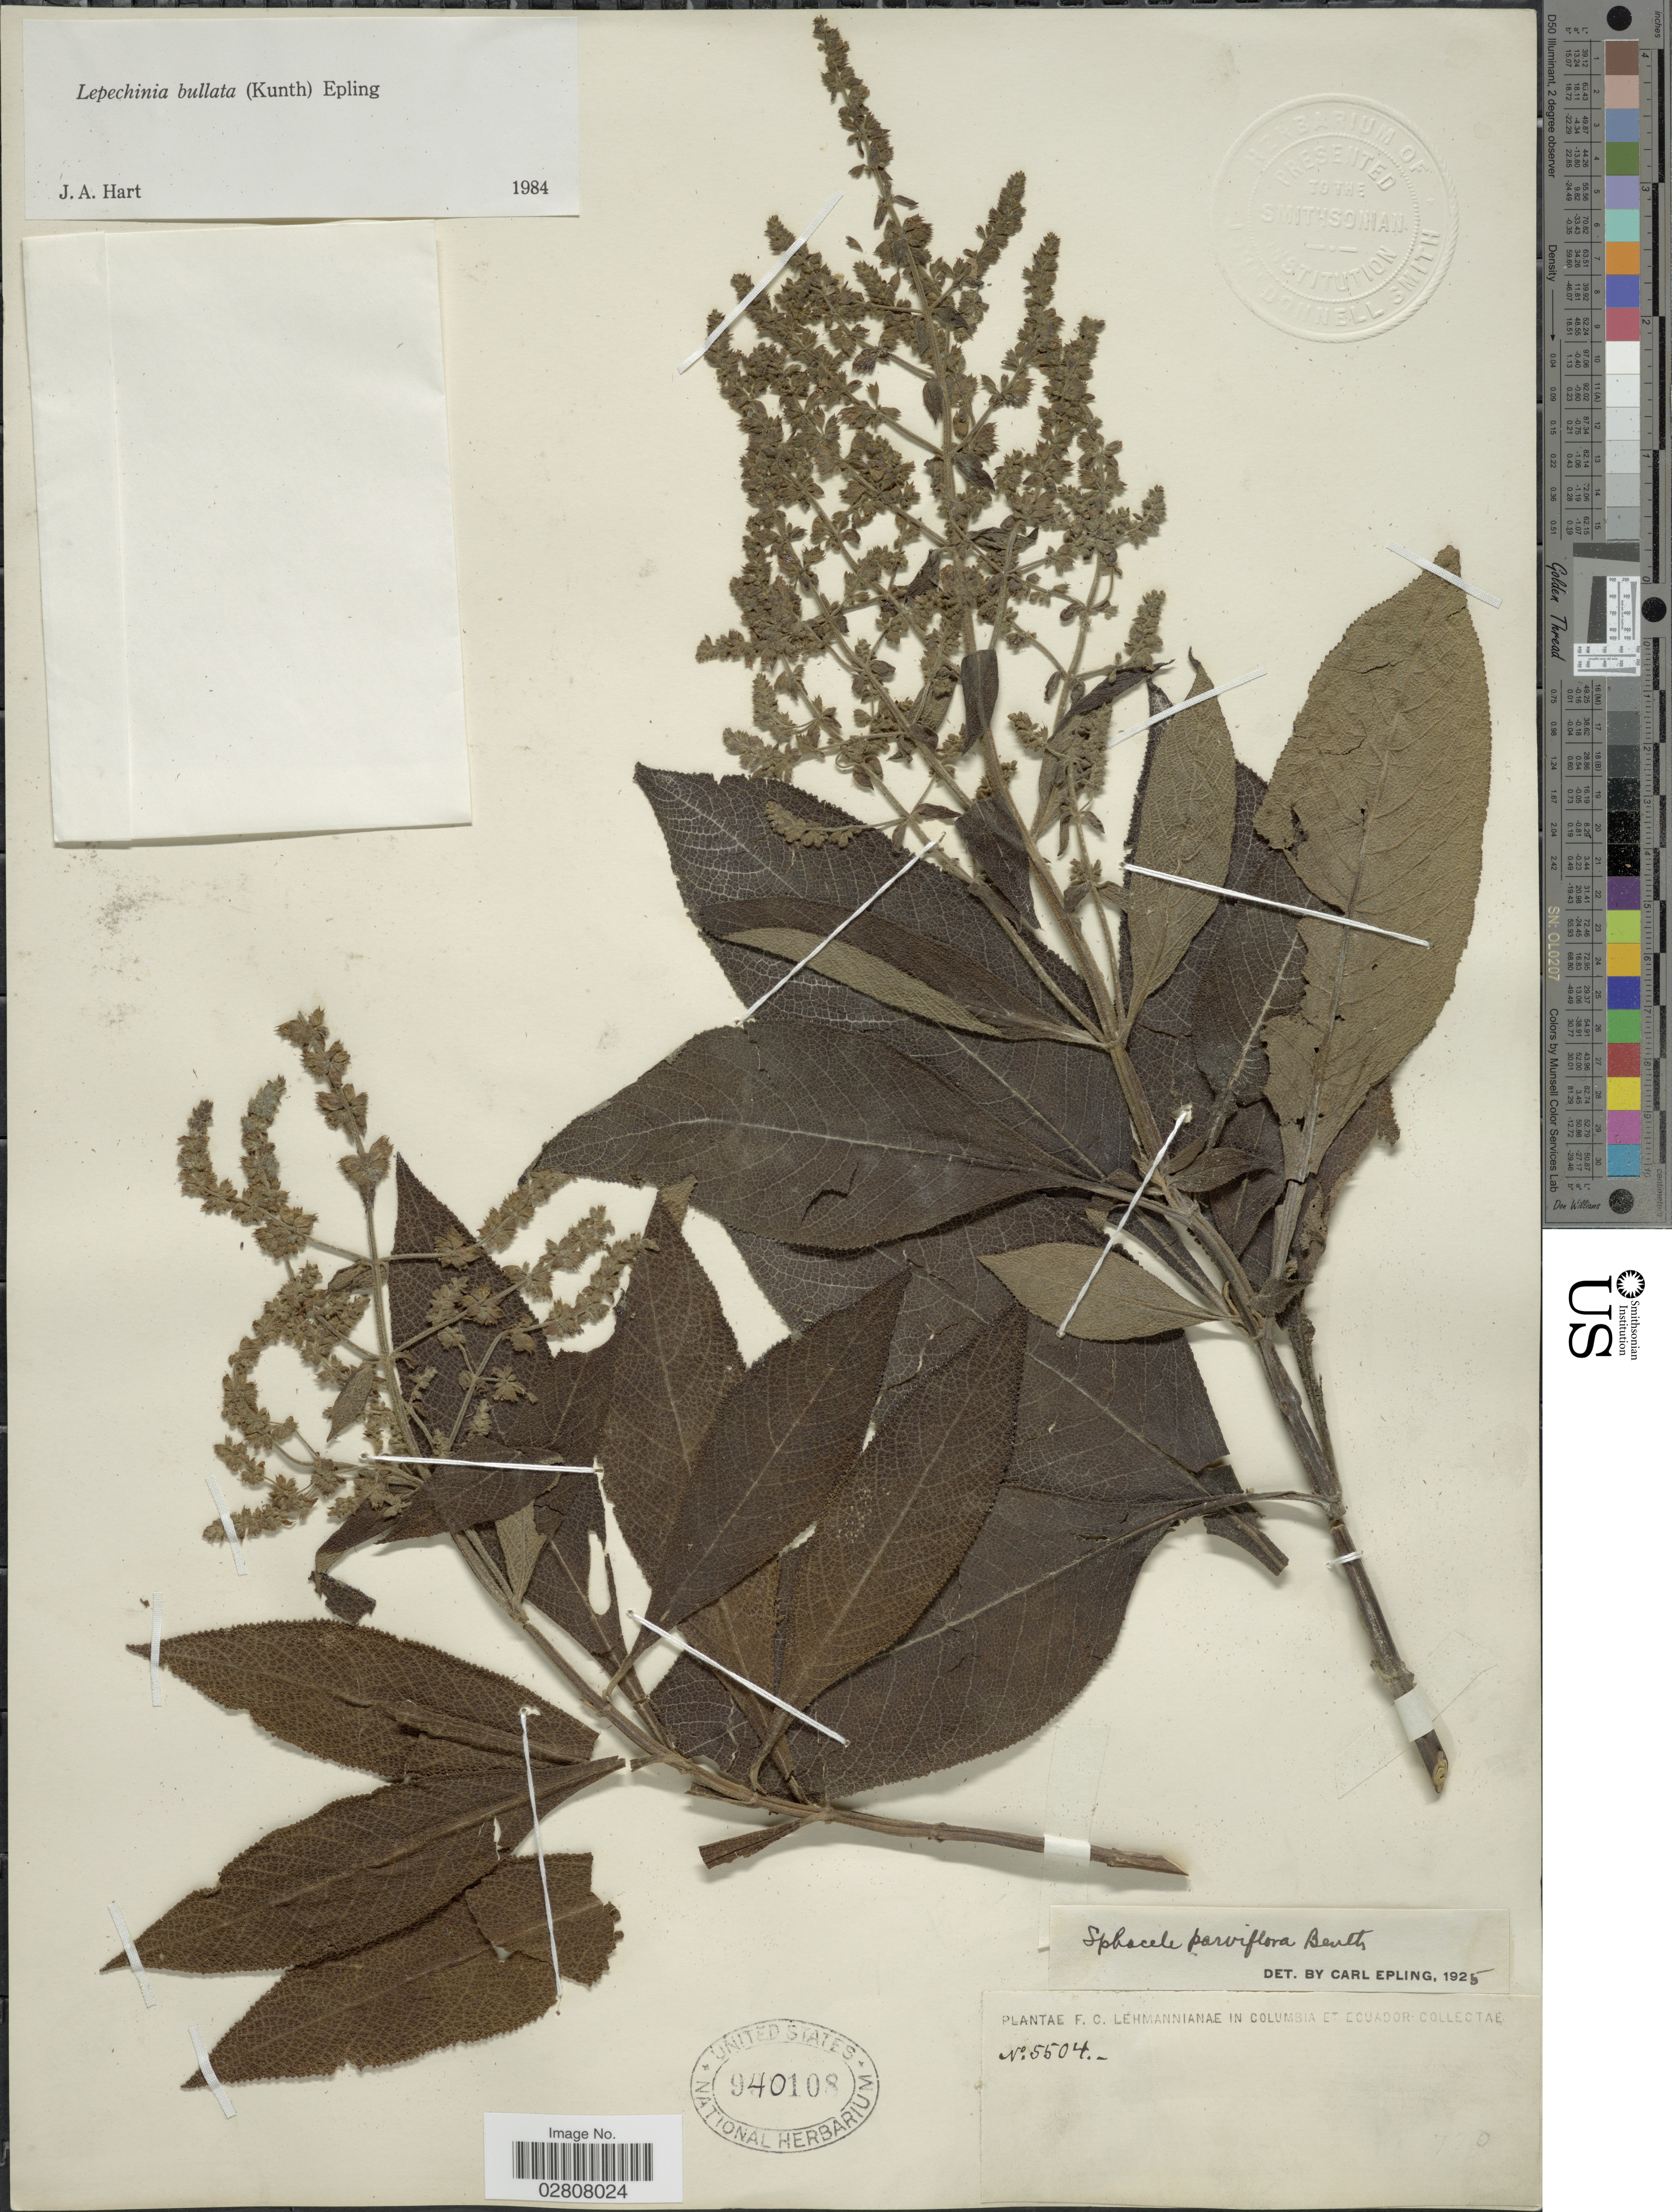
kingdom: Plantae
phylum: Tracheophyta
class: Magnoliopsida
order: Lamiales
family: Lamiaceae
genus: Lepechinia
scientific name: Lepechinia bullata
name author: (Kunth) Epling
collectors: F. C. Lehmann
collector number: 5504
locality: Columbia et Ecuador.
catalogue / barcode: US 940108